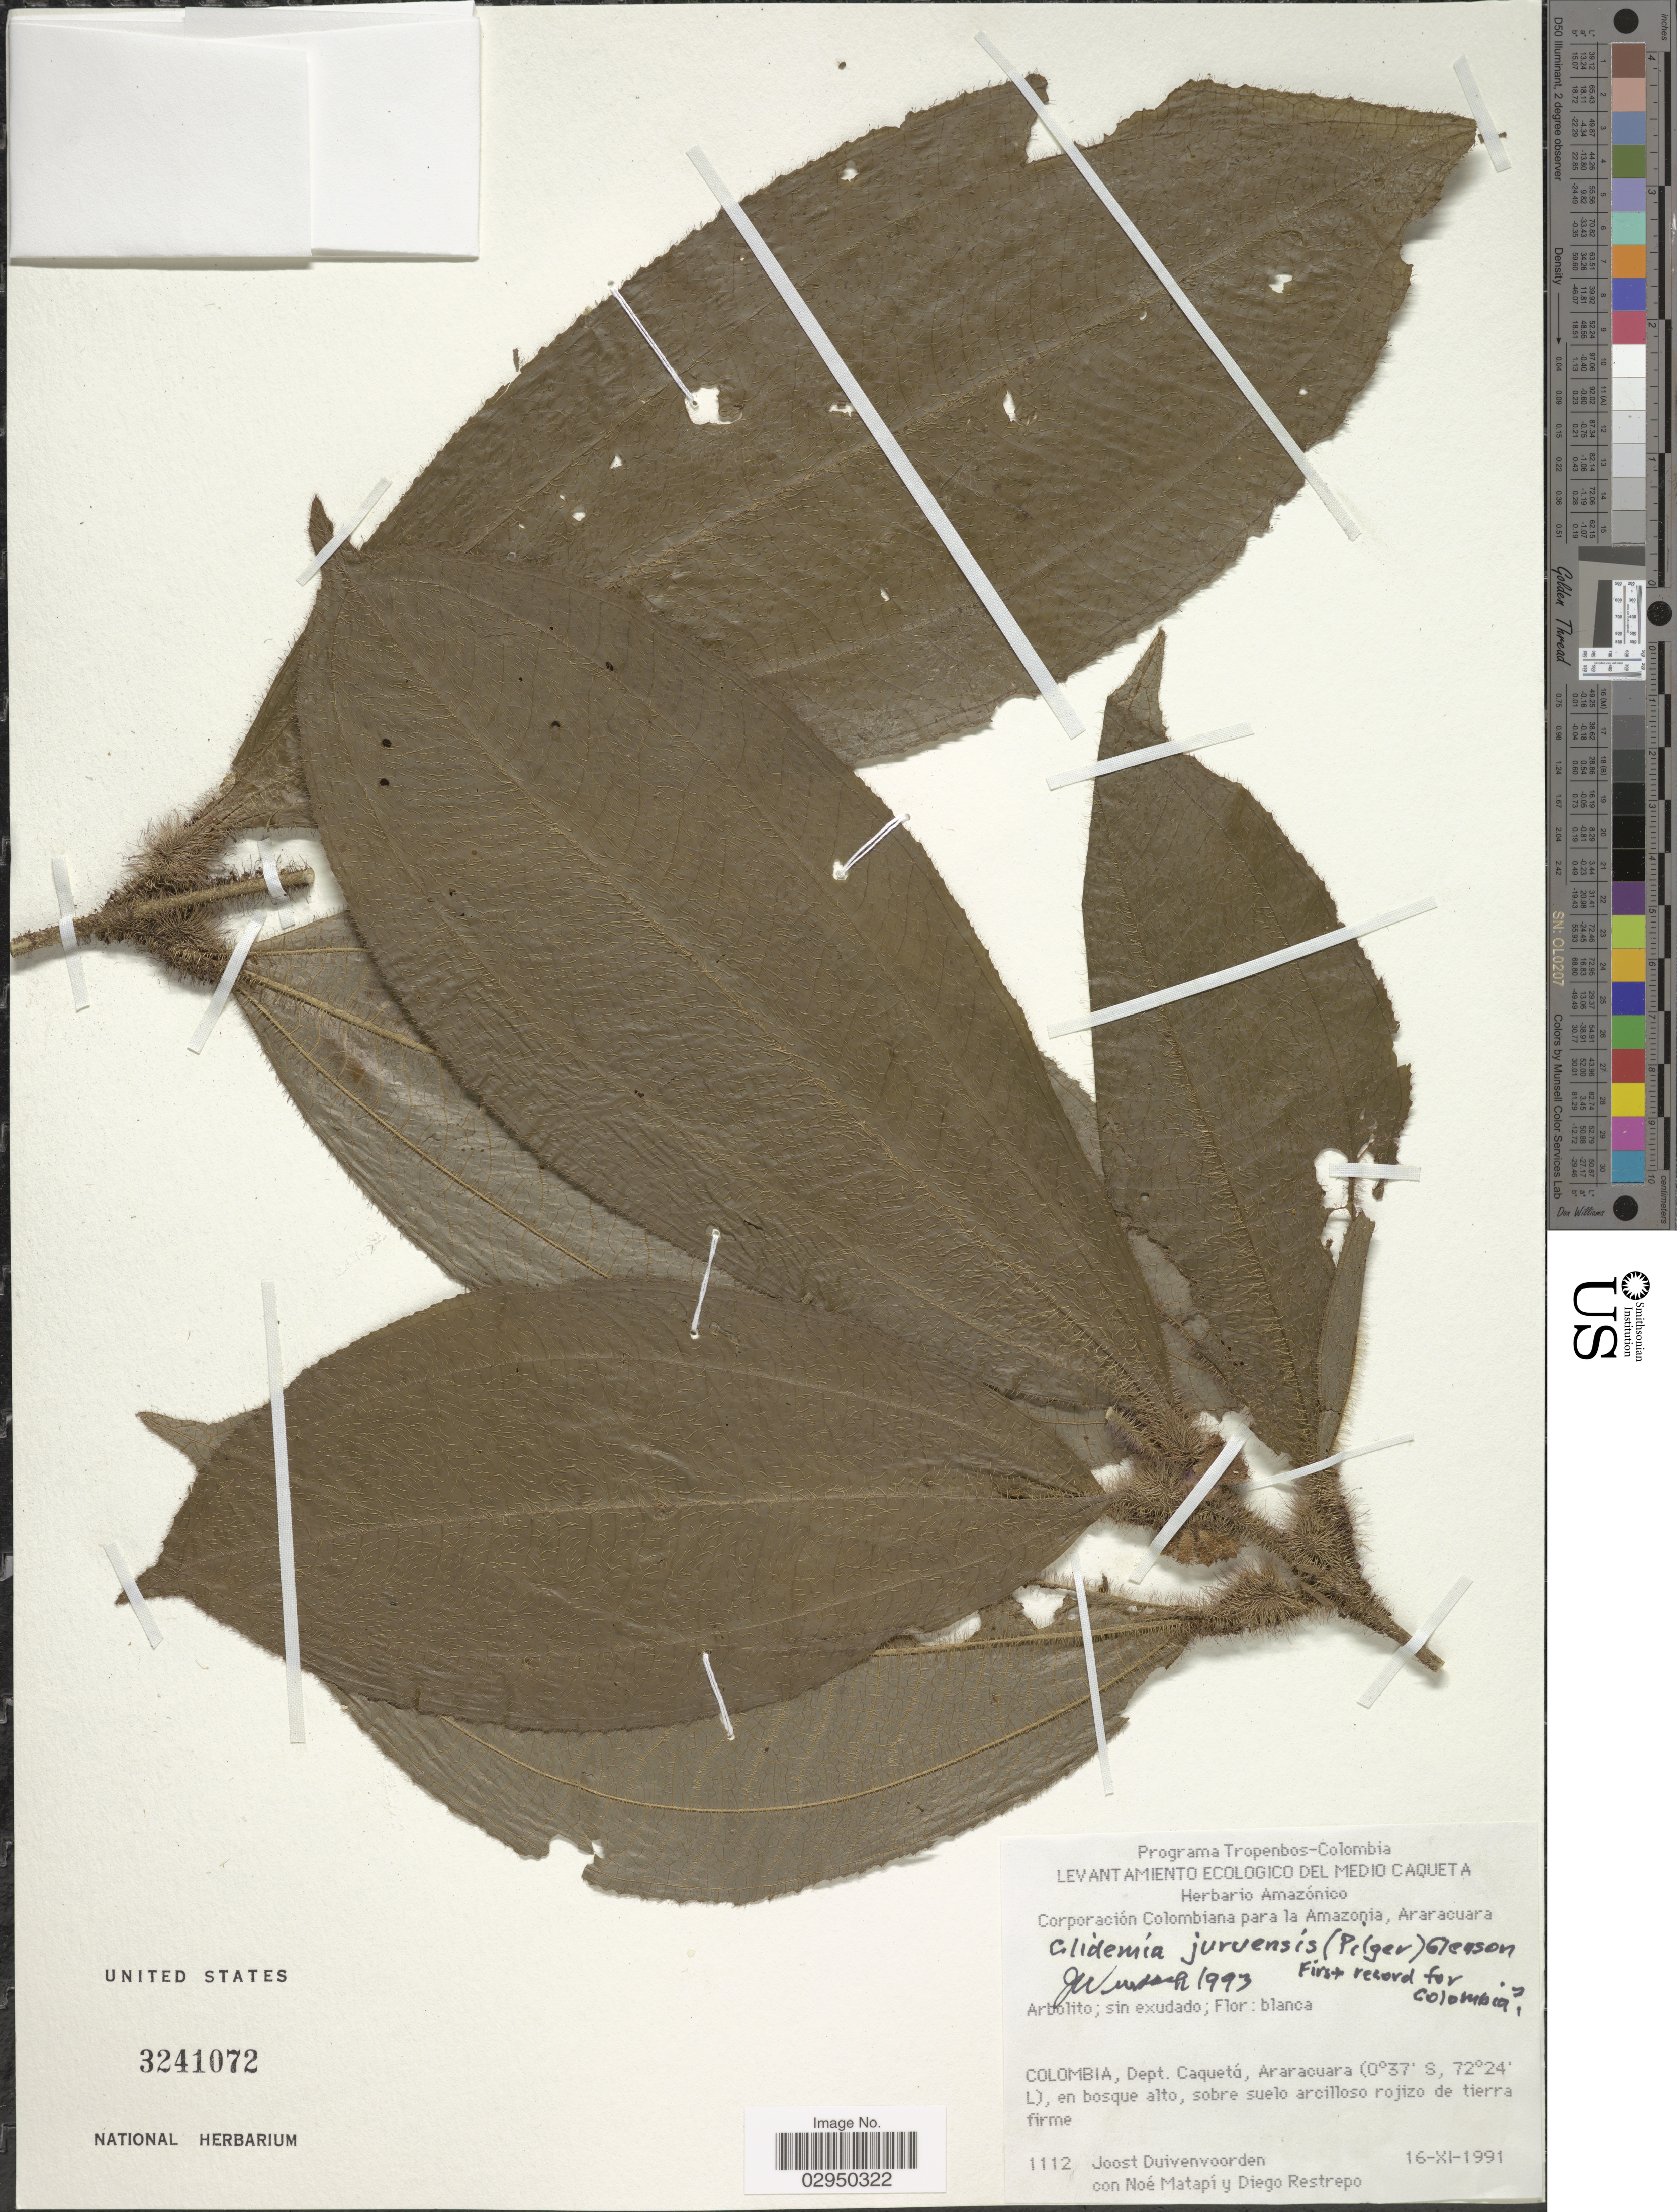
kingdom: Plantae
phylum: Tracheophyta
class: Magnoliopsida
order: Myrtales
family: Melastomataceae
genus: Clidemia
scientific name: Clidemia juruensis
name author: (Pilg.) Gleason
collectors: J. Duivenvoorden, N. Matapi & D. Restrepo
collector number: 112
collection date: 1991-11-16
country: Colombia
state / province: Caquetá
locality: Dept. Caquetá, Araracuara, en bosque alto, sobre suelo arcilloso rojizo de tierra firme.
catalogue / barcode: US 3241072